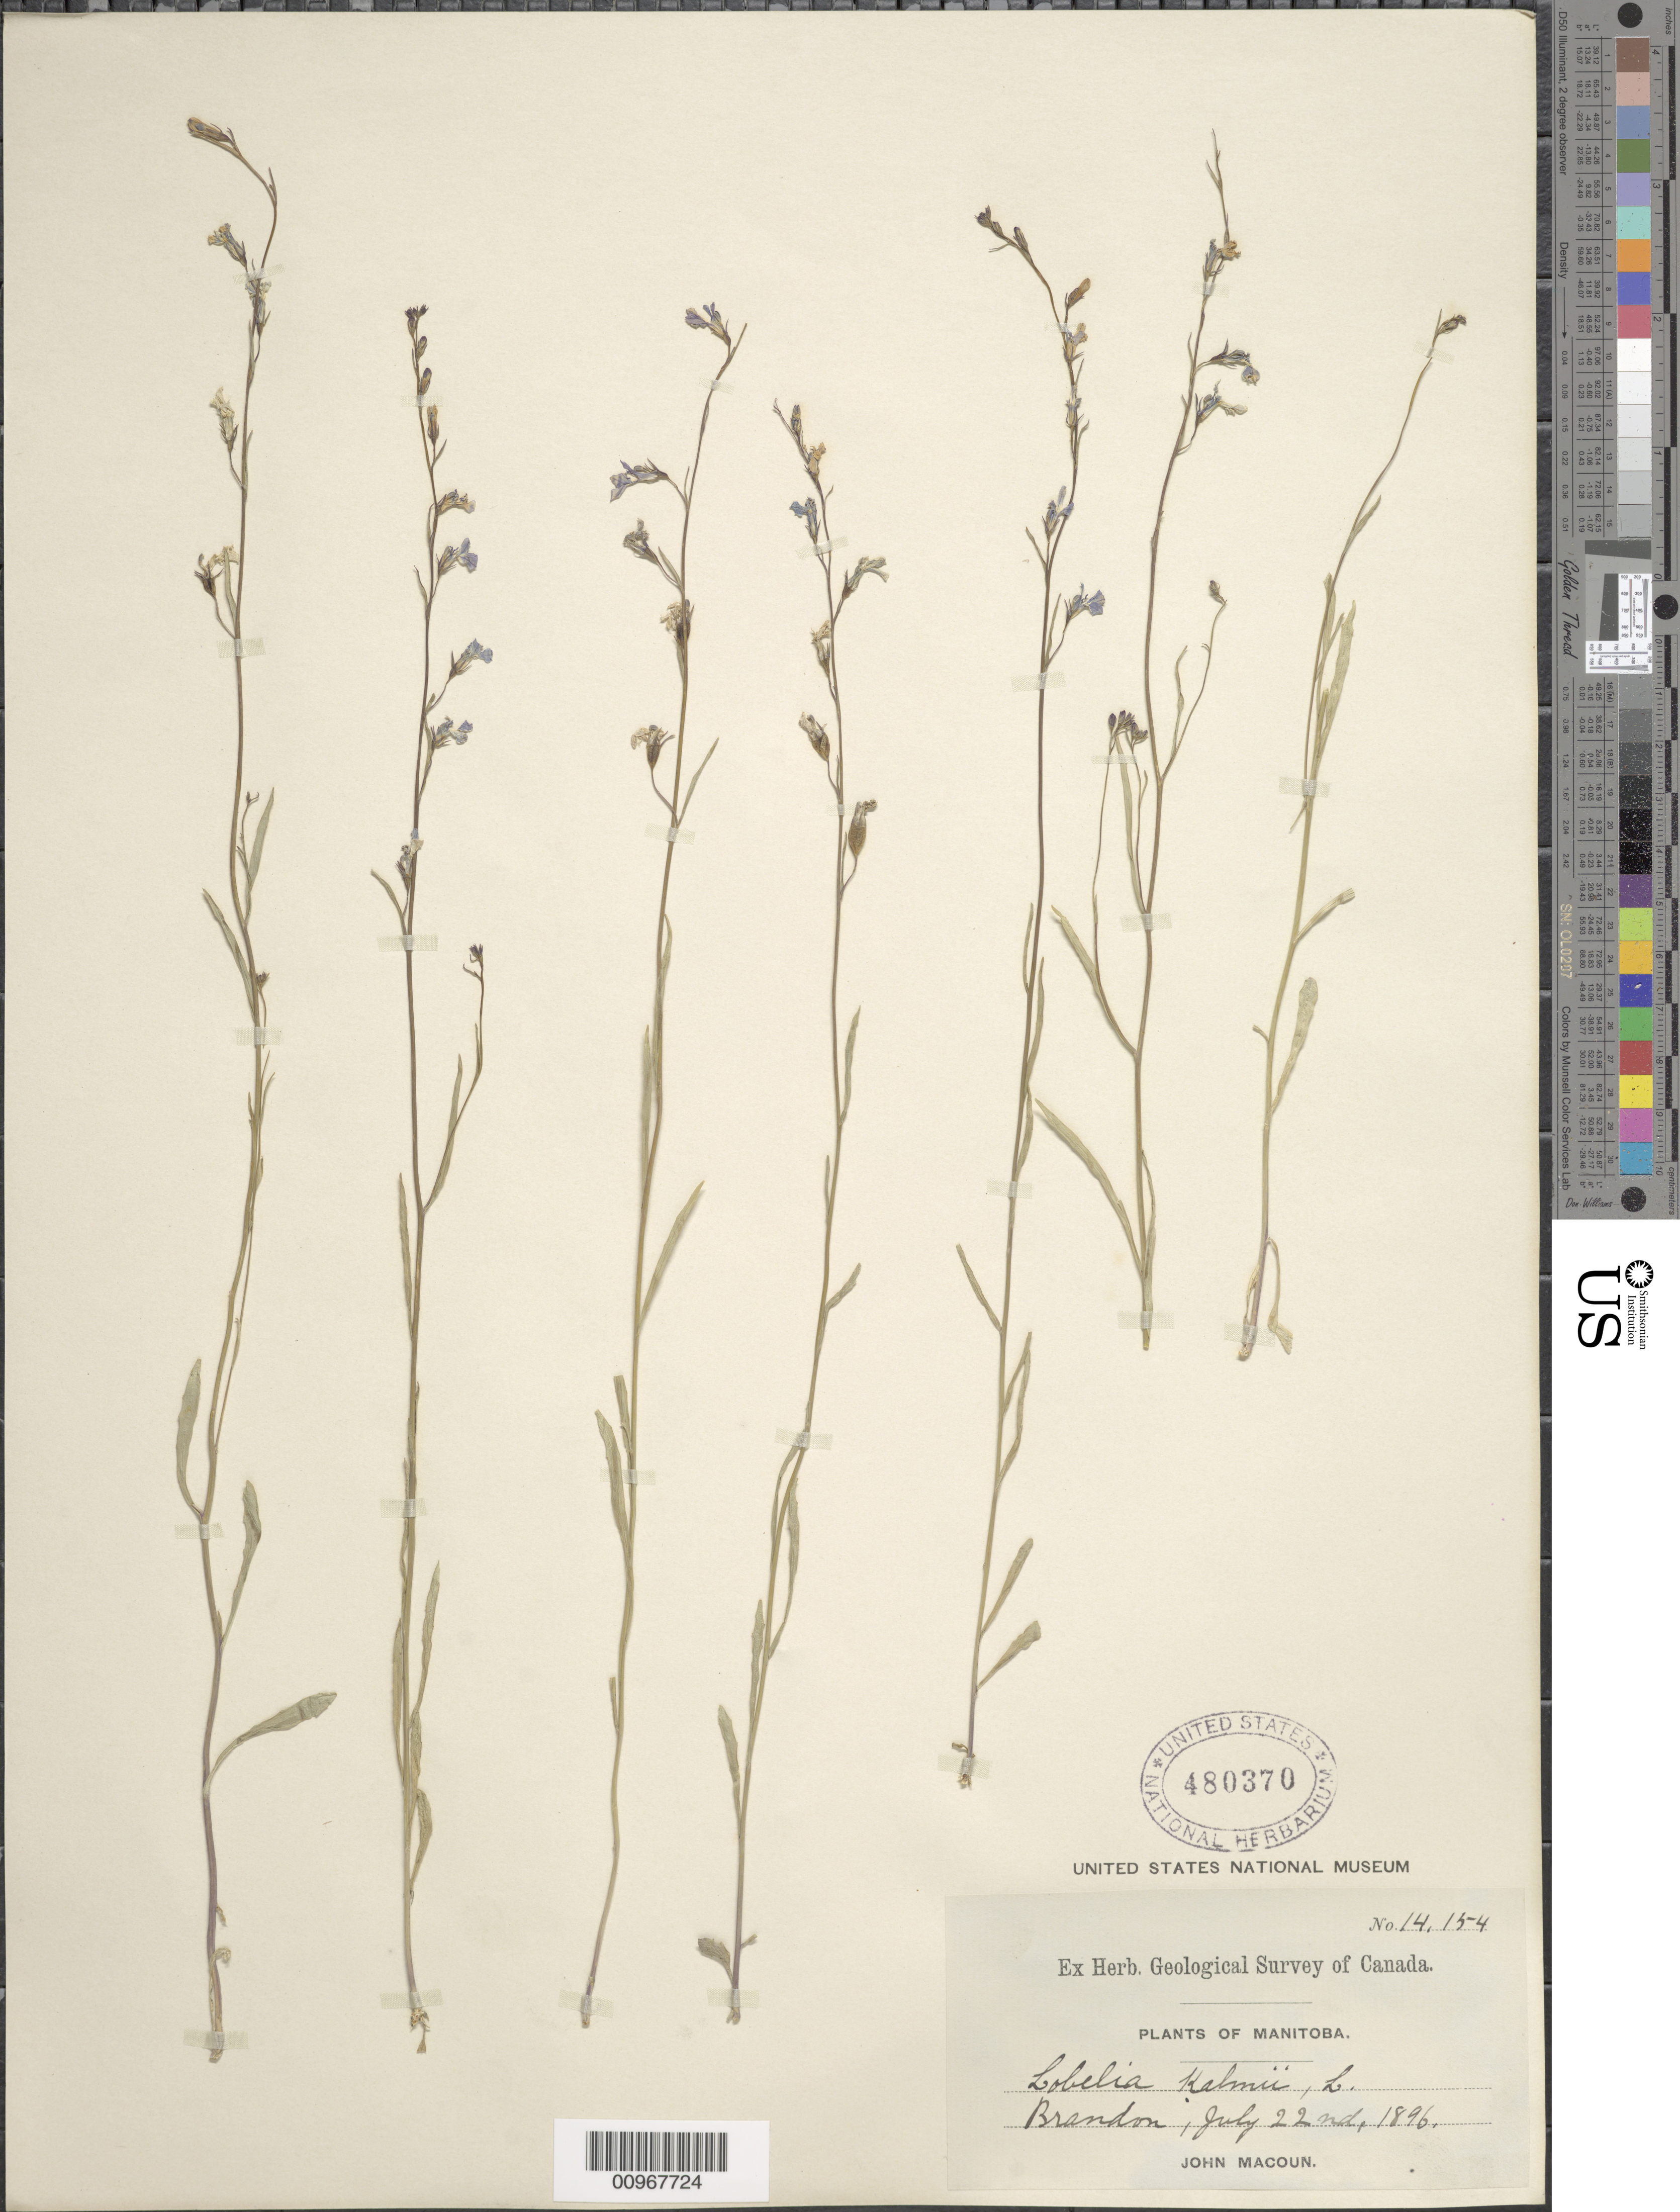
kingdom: Plantae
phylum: Tracheophyta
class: Magnoliopsida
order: Asterales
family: Campanulaceae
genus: Lobelia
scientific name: Lobelia kalmii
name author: L.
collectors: J. Macoun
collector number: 14154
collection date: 1896-07-22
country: Canada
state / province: Manitoba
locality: Brandon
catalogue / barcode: US 480370